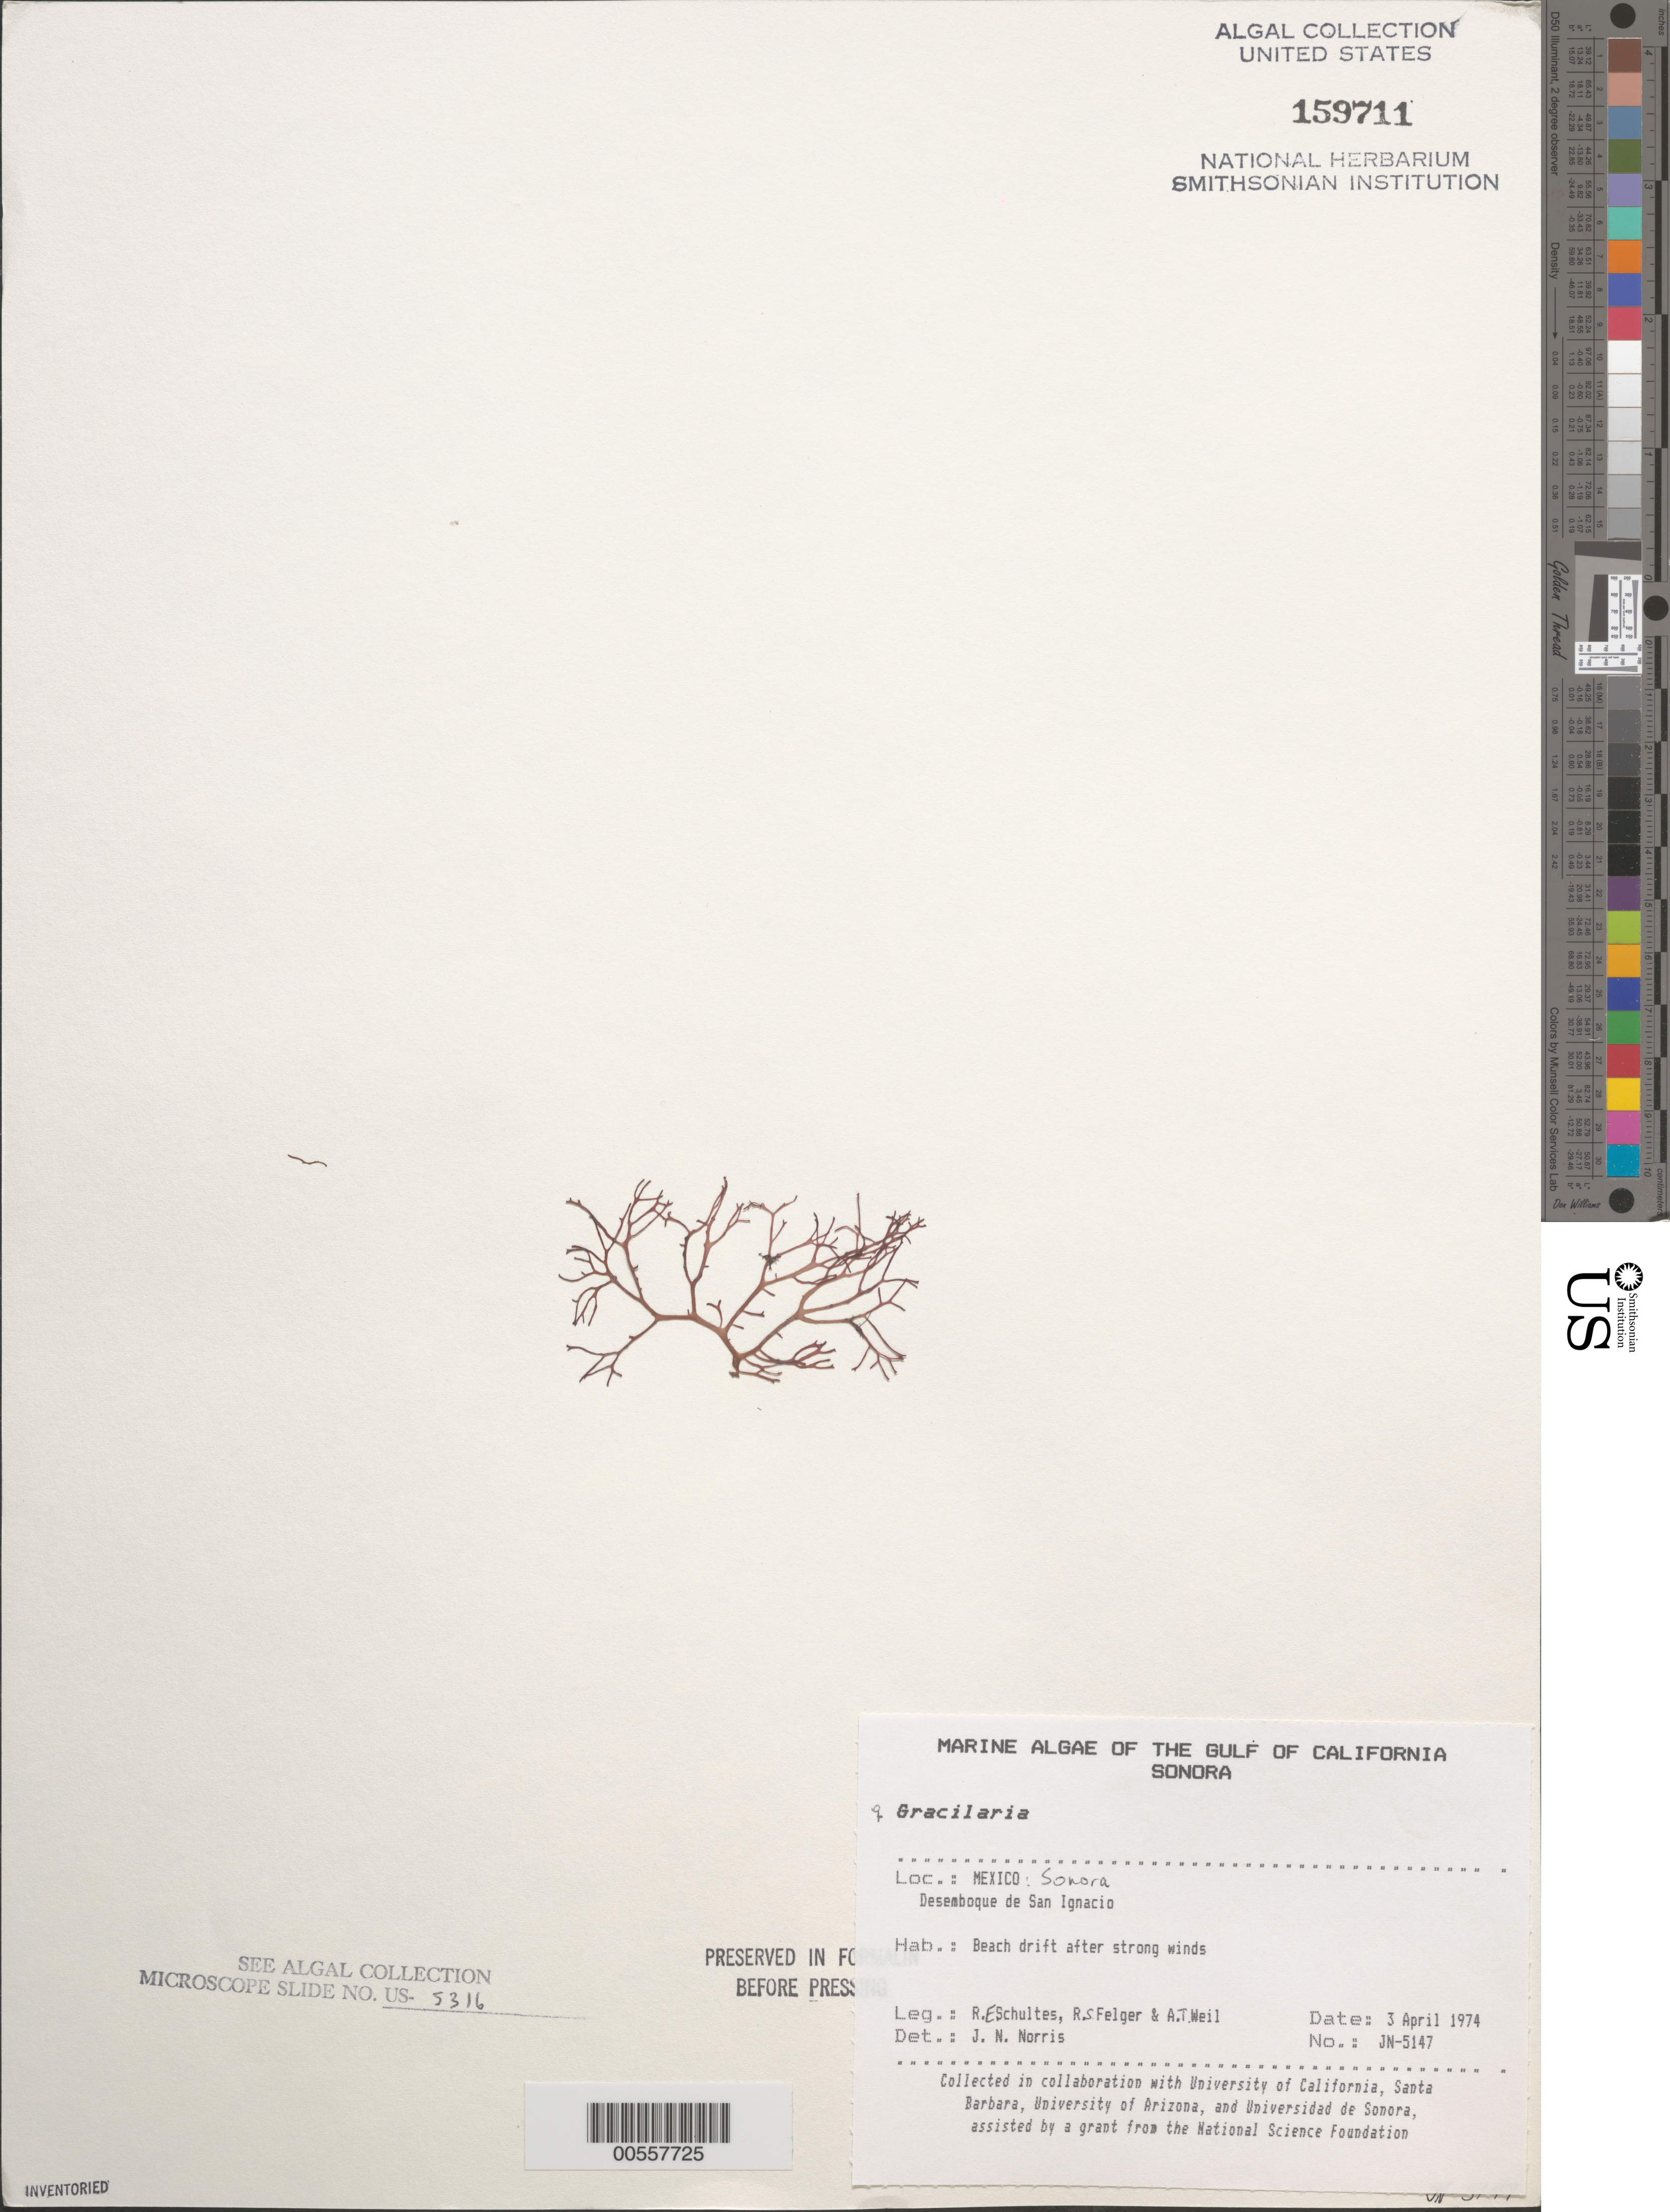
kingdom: Plantae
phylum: Rhodophyta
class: Florideophyceae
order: Gracilariales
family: Gracilariaceae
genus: Gracilaria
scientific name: Gracilaria sp.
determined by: Norris, James N.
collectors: R. E. Schultes, R. S. Felger & A. T. Weil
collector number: JN-5147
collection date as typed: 03 Apr 1974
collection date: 1974-04-03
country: Mexico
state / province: Sonora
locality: Desemboque de San Ignacio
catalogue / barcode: US 159711